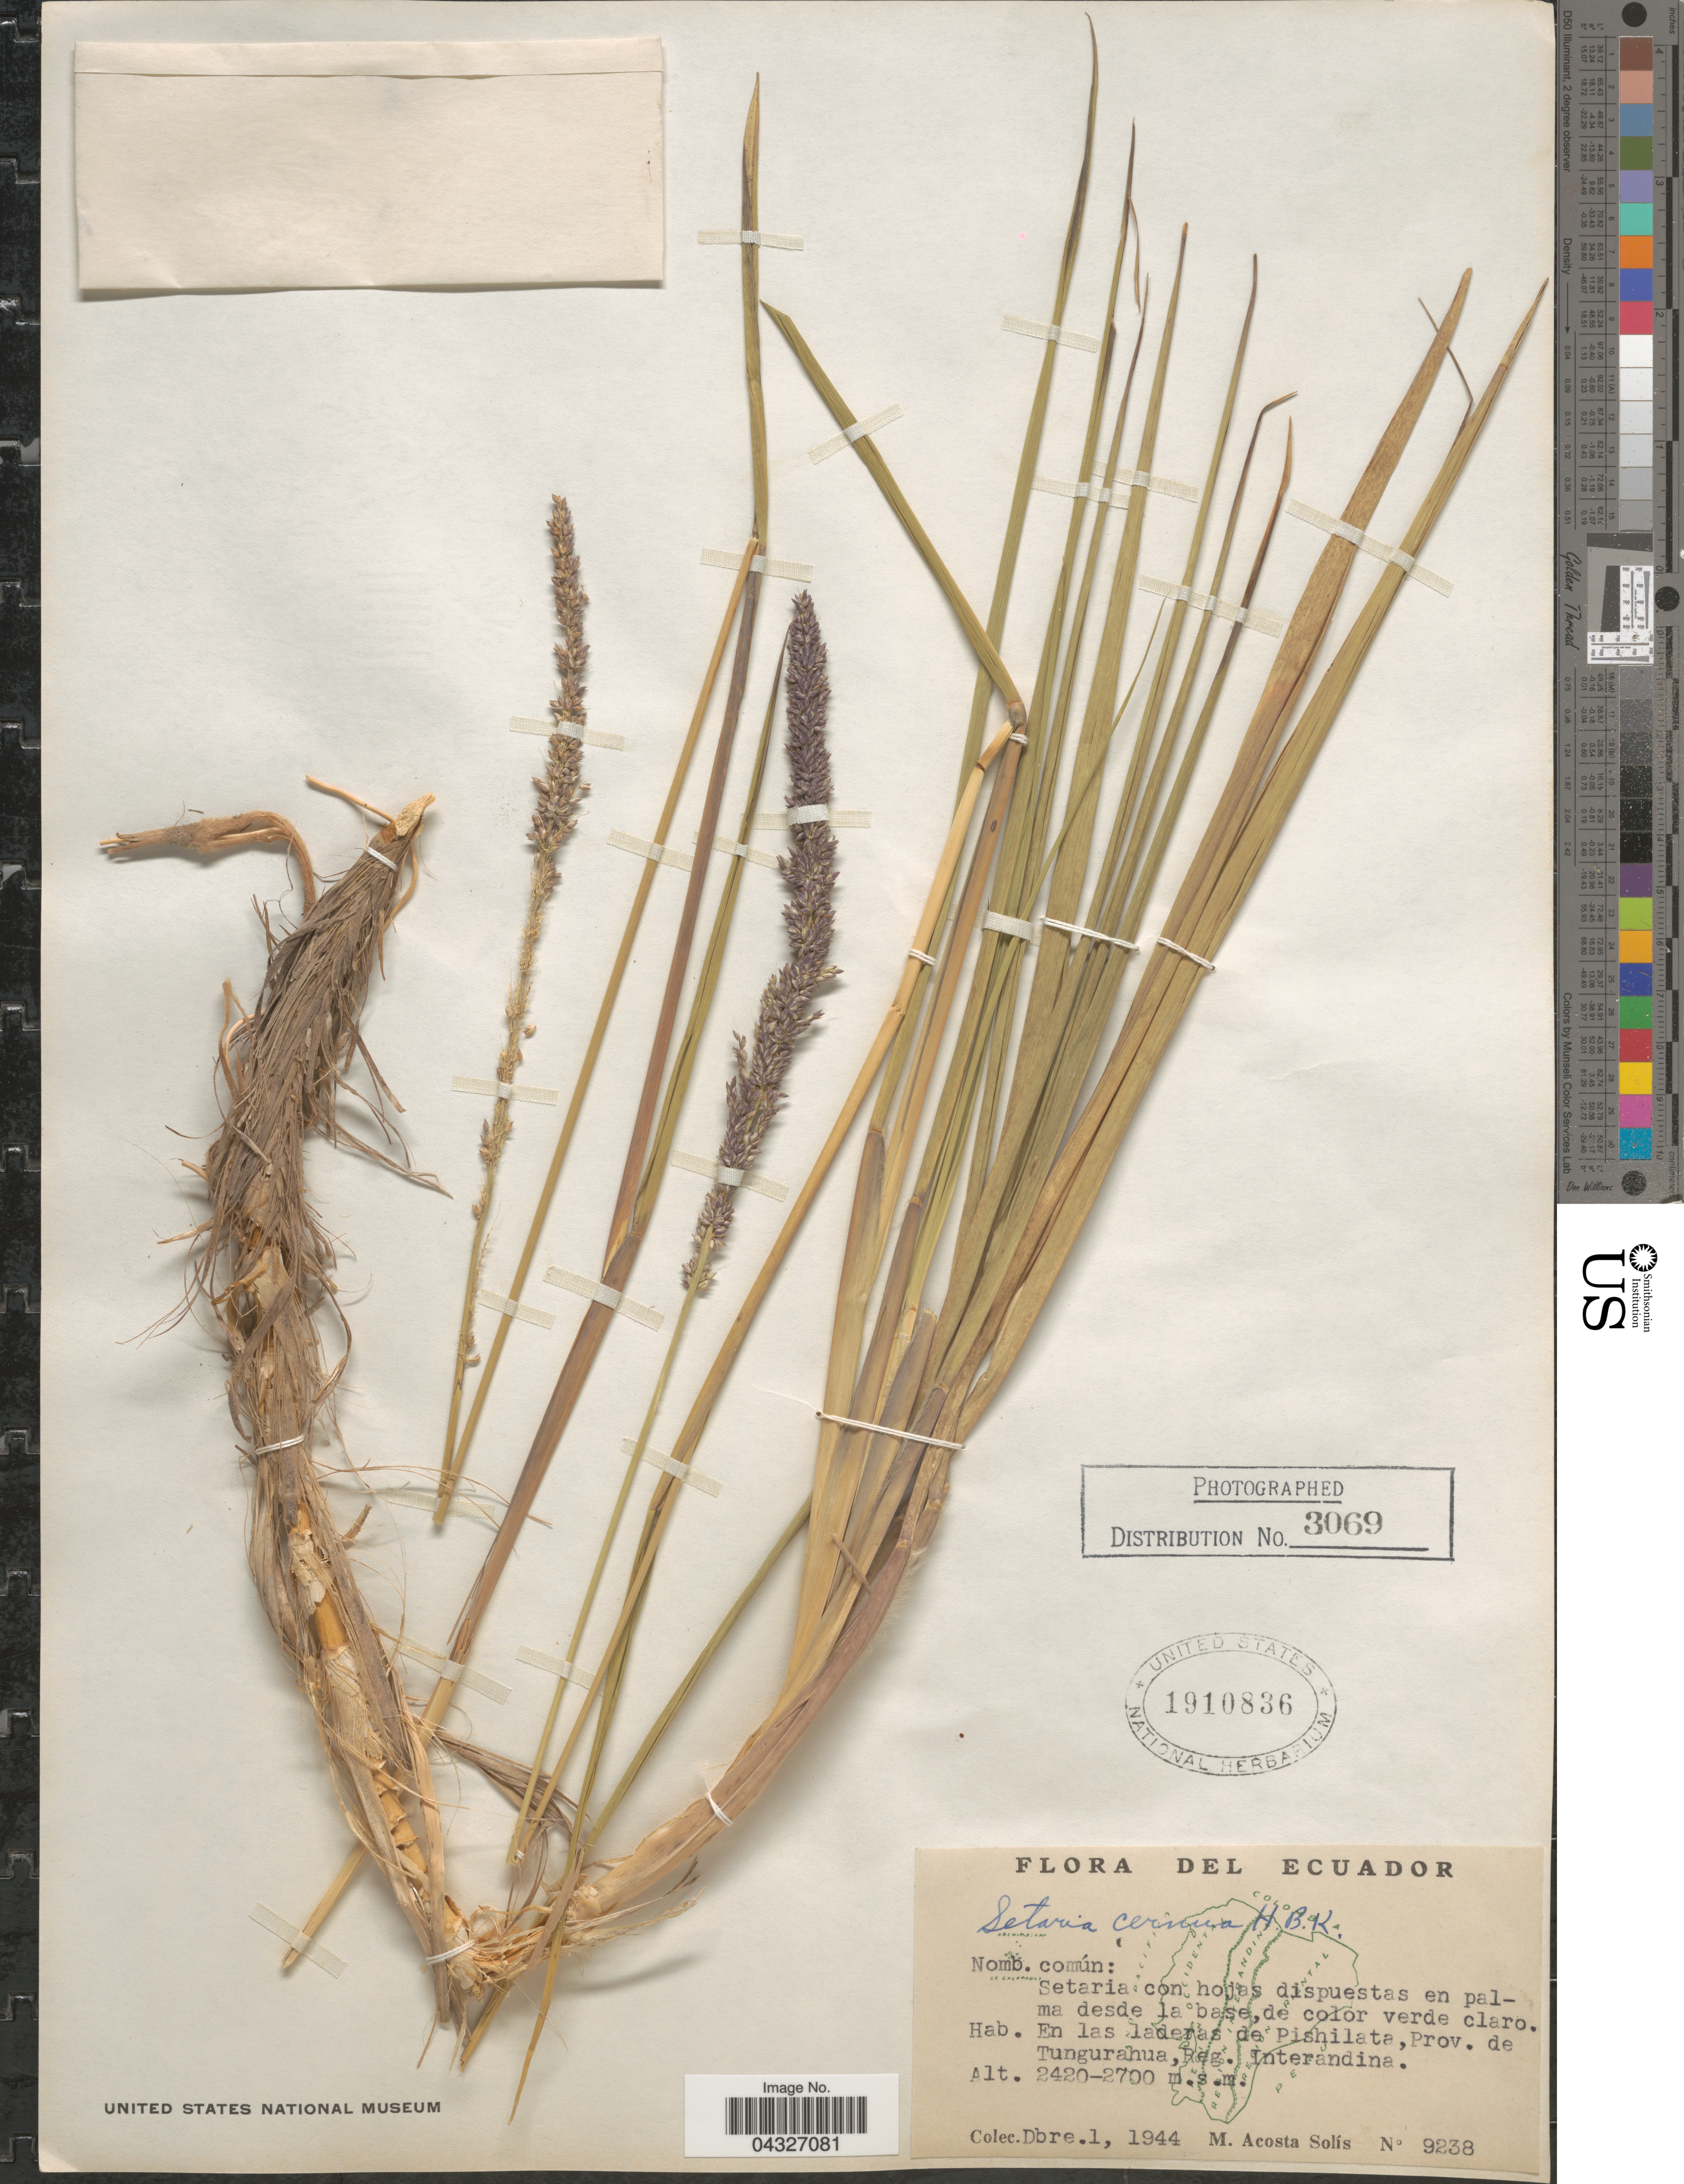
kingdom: Plantae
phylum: Tracheophyta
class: Liliopsida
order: Poales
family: Poaceae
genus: Setaria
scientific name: Setaria cernua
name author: Kunth in Humb.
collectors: M. Acosta Solis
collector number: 9238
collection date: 1944-12-01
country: Ecuador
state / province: Tungurahua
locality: En las laderas de Pishilata, Reg. Interandina.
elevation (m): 2420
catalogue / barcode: US 1910836